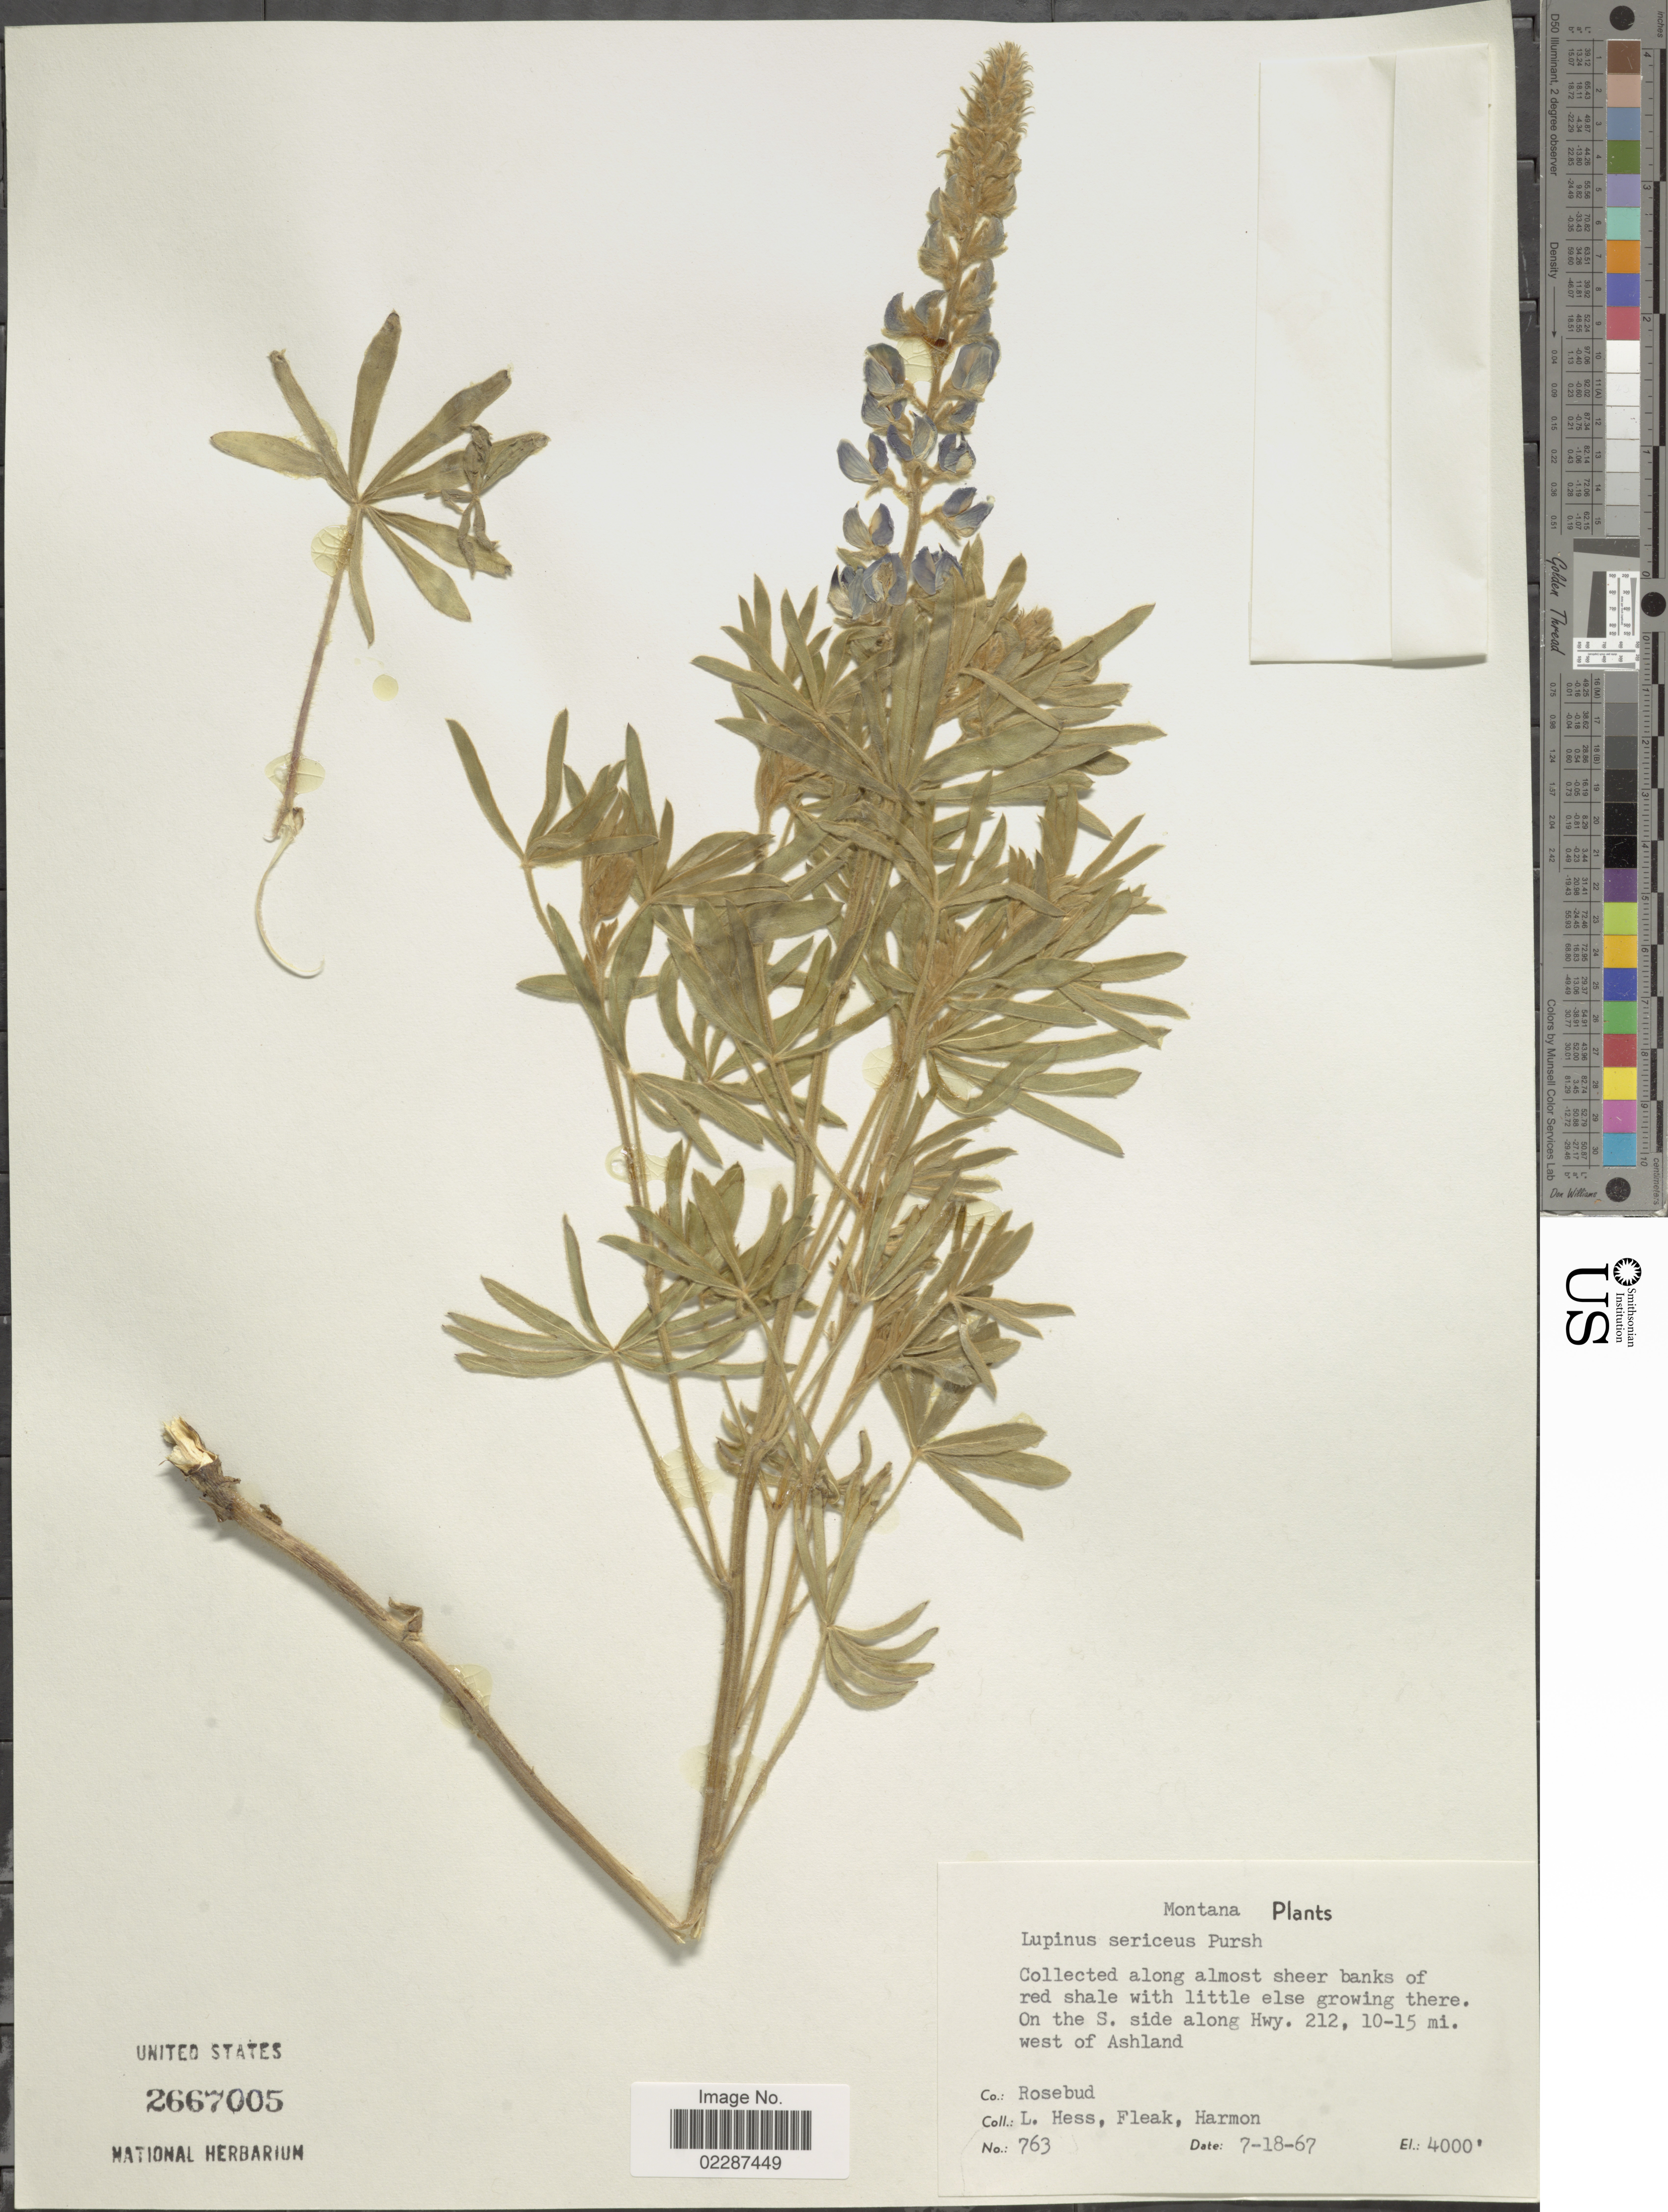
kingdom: Plantae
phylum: Tracheophyta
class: Magnoliopsida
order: Fabales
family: Fabaceae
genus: Lupinus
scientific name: Lupinus sericeus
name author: Pursh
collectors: L. Hess, L. Fleak & -. Harmon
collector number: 763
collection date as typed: Transcribed d/m/y: 18/7/67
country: United States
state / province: Montana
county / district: Rosebud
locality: Along almost sheer banks of red shale with little else growing there. Along the S. side of Hwy 212, 10-15 mi. W of Ashland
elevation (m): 1219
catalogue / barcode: US 2667005